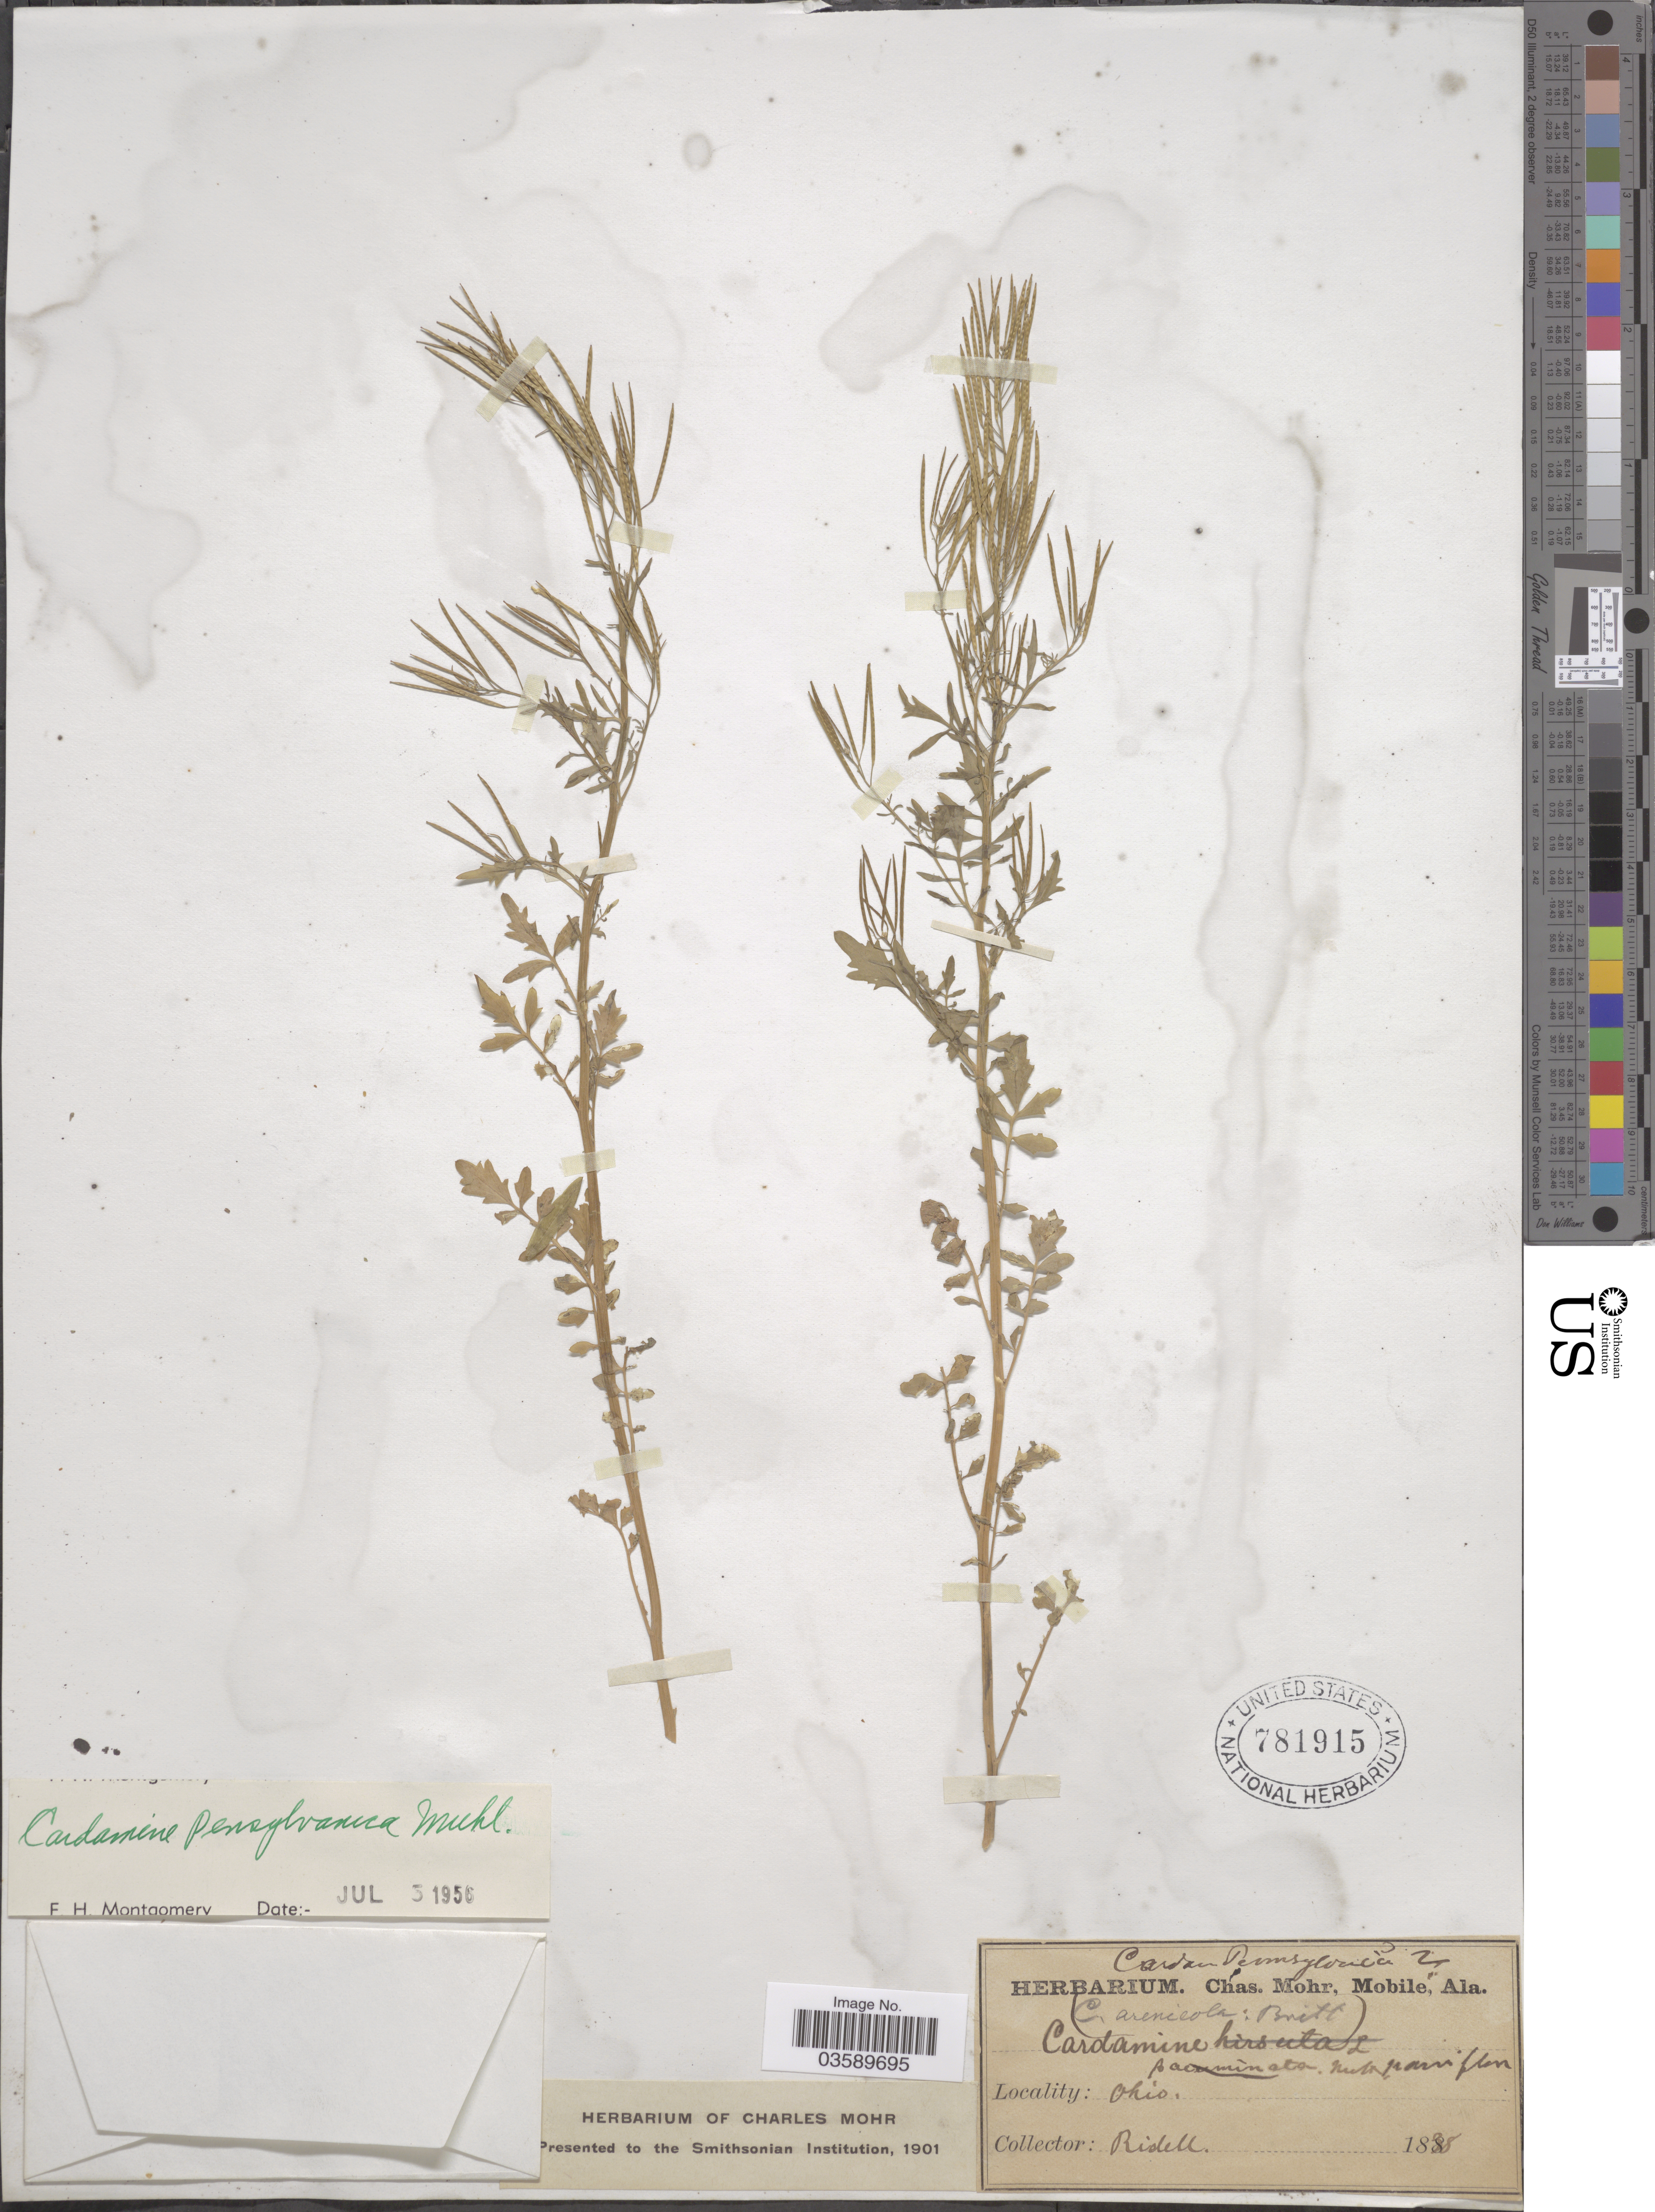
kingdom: Plantae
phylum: Tracheophyta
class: Magnoliopsida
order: Brassicales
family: Brassicaceae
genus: Cardamine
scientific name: Cardamine pensylvanica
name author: Muhl. ex Willd.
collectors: -. Ridell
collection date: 1838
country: United States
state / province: Ohio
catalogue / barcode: US 781915